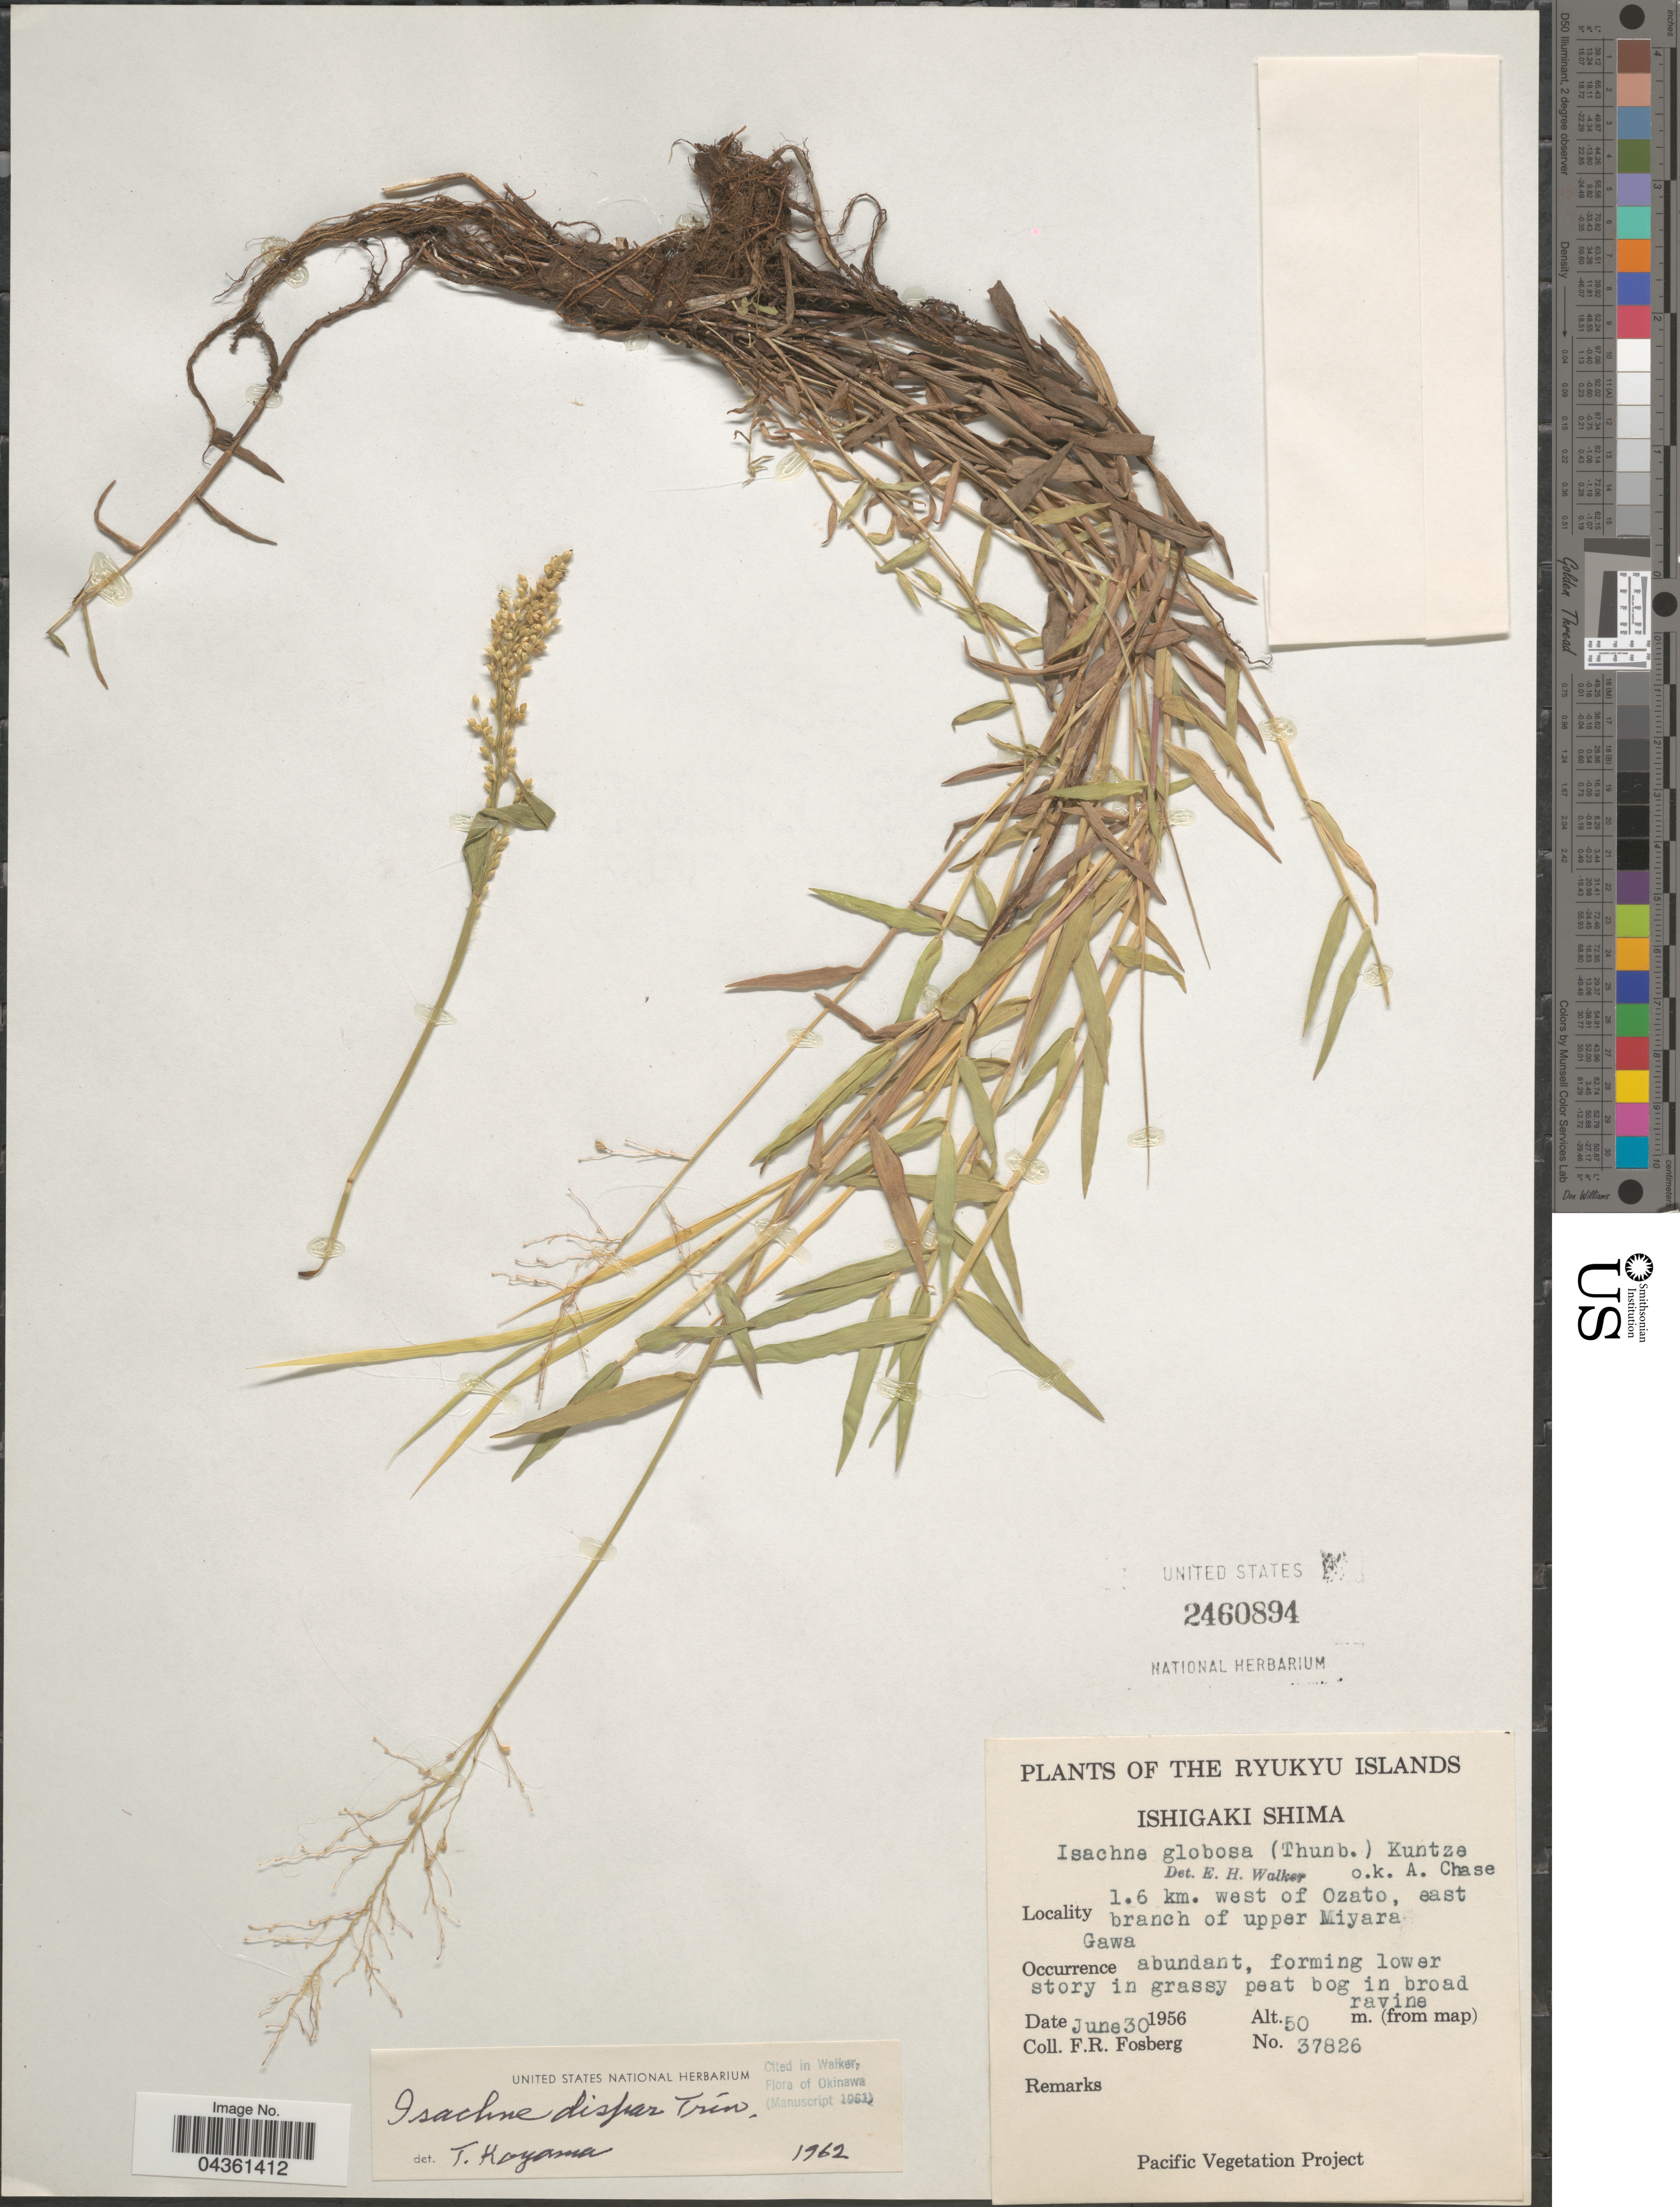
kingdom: Plantae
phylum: Tracheophyta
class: Liliopsida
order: Poales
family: Poaceae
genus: Isachne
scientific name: Isachne globosa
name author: (Thunb.) Kuntze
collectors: F. R. Fosberg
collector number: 37826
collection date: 1956-06-30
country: Japan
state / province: Okinawa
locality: The Ryukyu Islands. Ishigaki Shima. 1.6 km. west of Ozato, east branch of upper Miyara Gawa.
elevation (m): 50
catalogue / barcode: US 2460894